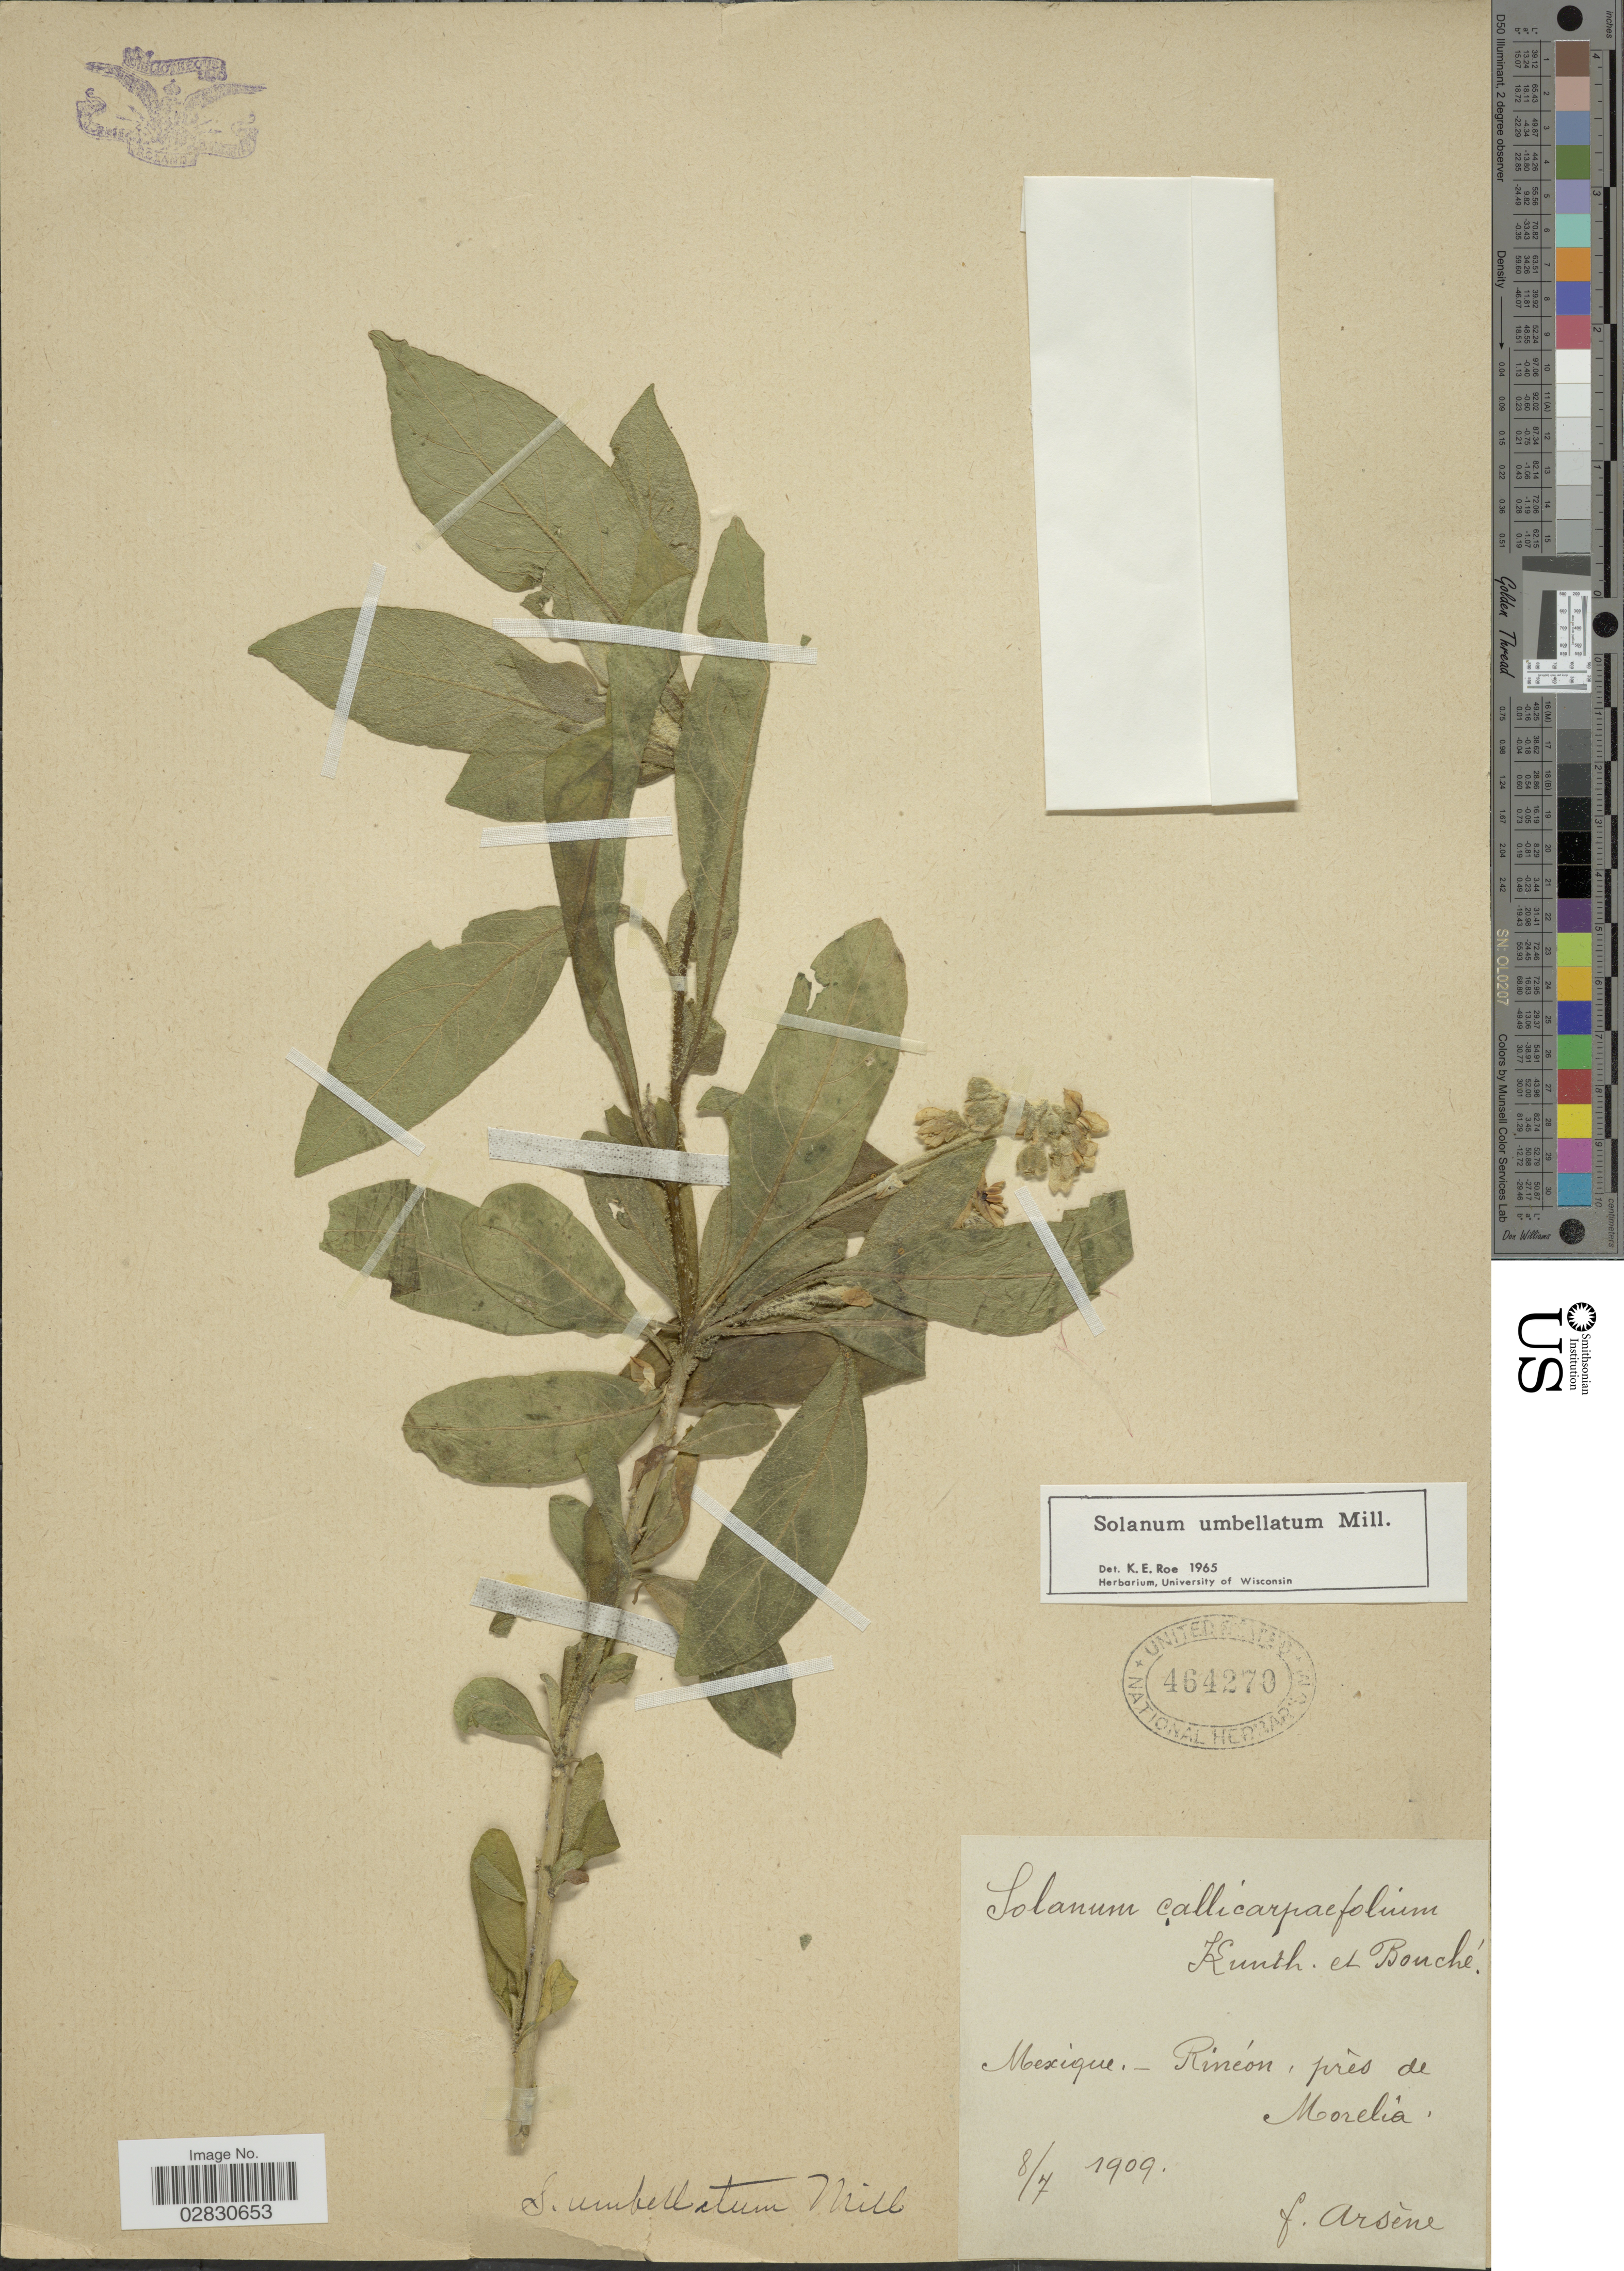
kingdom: Plantae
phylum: Tracheophyta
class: Magnoliopsida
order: Solanales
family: Solanaceae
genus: Solanum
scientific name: Solanum umbellatum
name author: Mill.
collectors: F. Arsène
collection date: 1909-07-08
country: Mexico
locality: Rincón, près de Morelia.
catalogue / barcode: US 464270